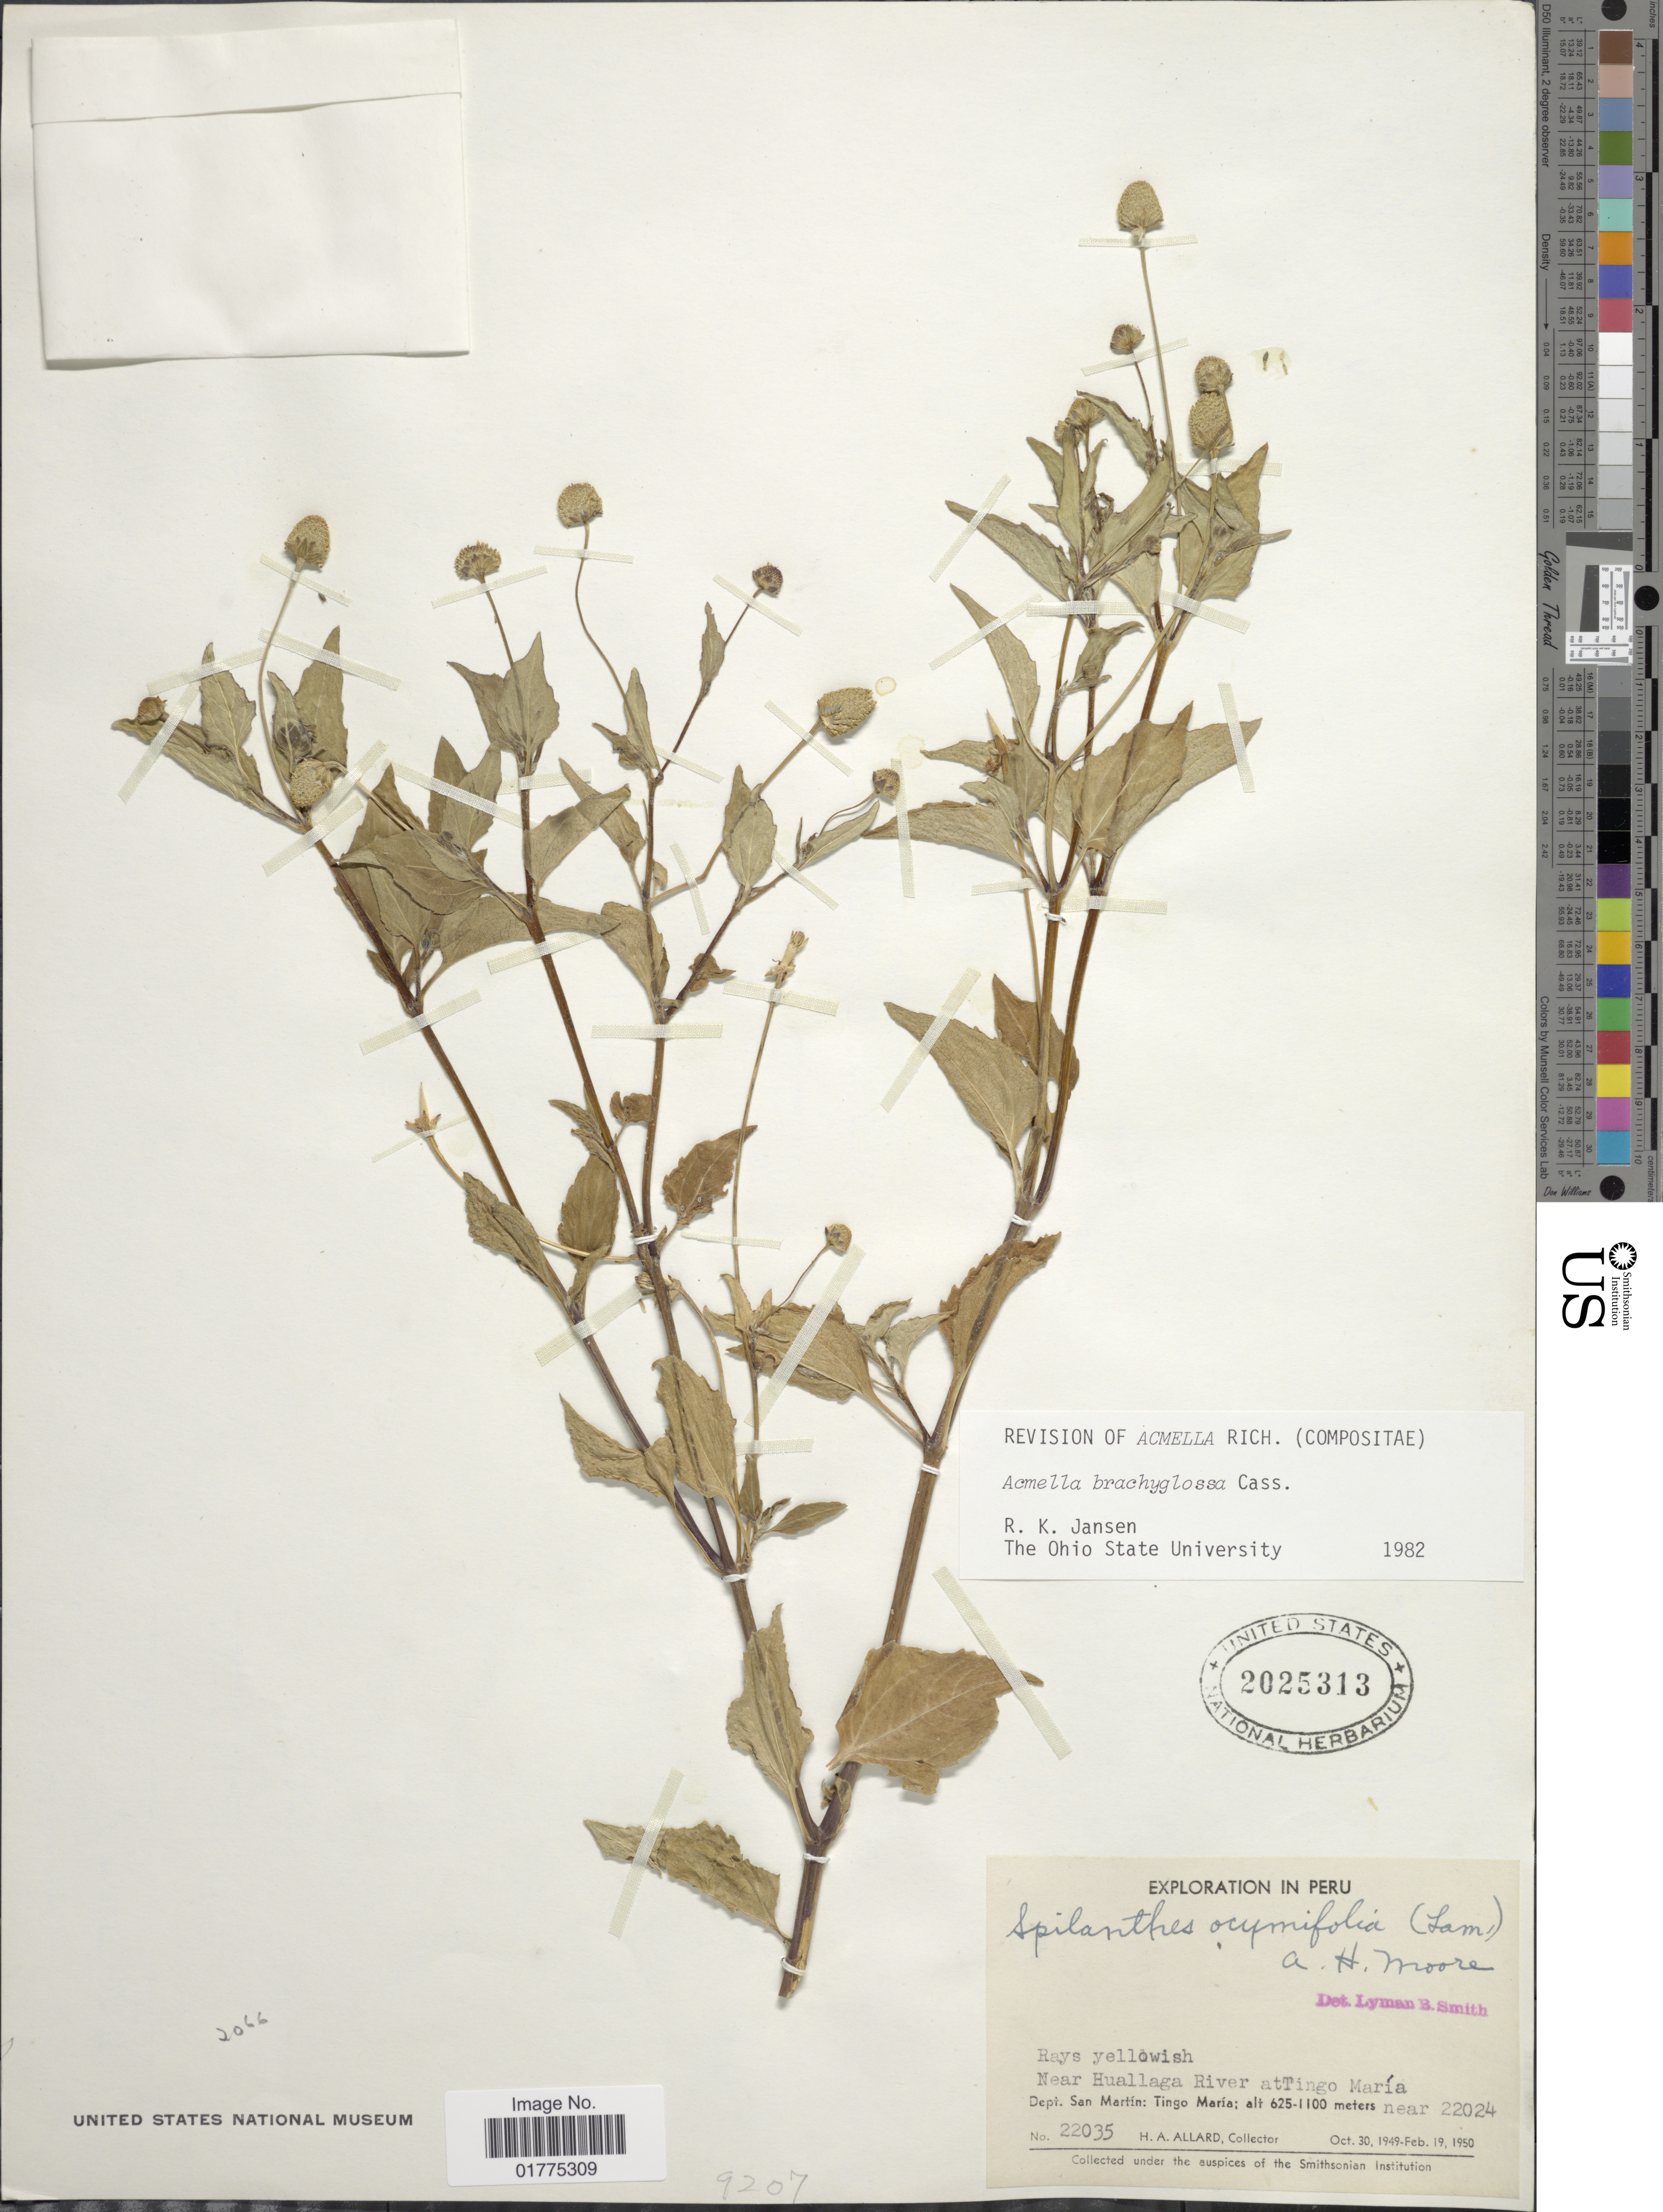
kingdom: Plantae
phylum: Tracheophyta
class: Magnoliopsida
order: Asterales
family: Asteraceae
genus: Acmella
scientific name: Acmella brachyglossa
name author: Cass.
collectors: H. A. Allard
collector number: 22035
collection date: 1949-10-30/1950-02-12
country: Peru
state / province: San Martín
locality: Near Huallaga River at Tingo Maria, Dept. San Martin: Tingo Maria, near 22024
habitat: near river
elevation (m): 625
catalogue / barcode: US 2025313